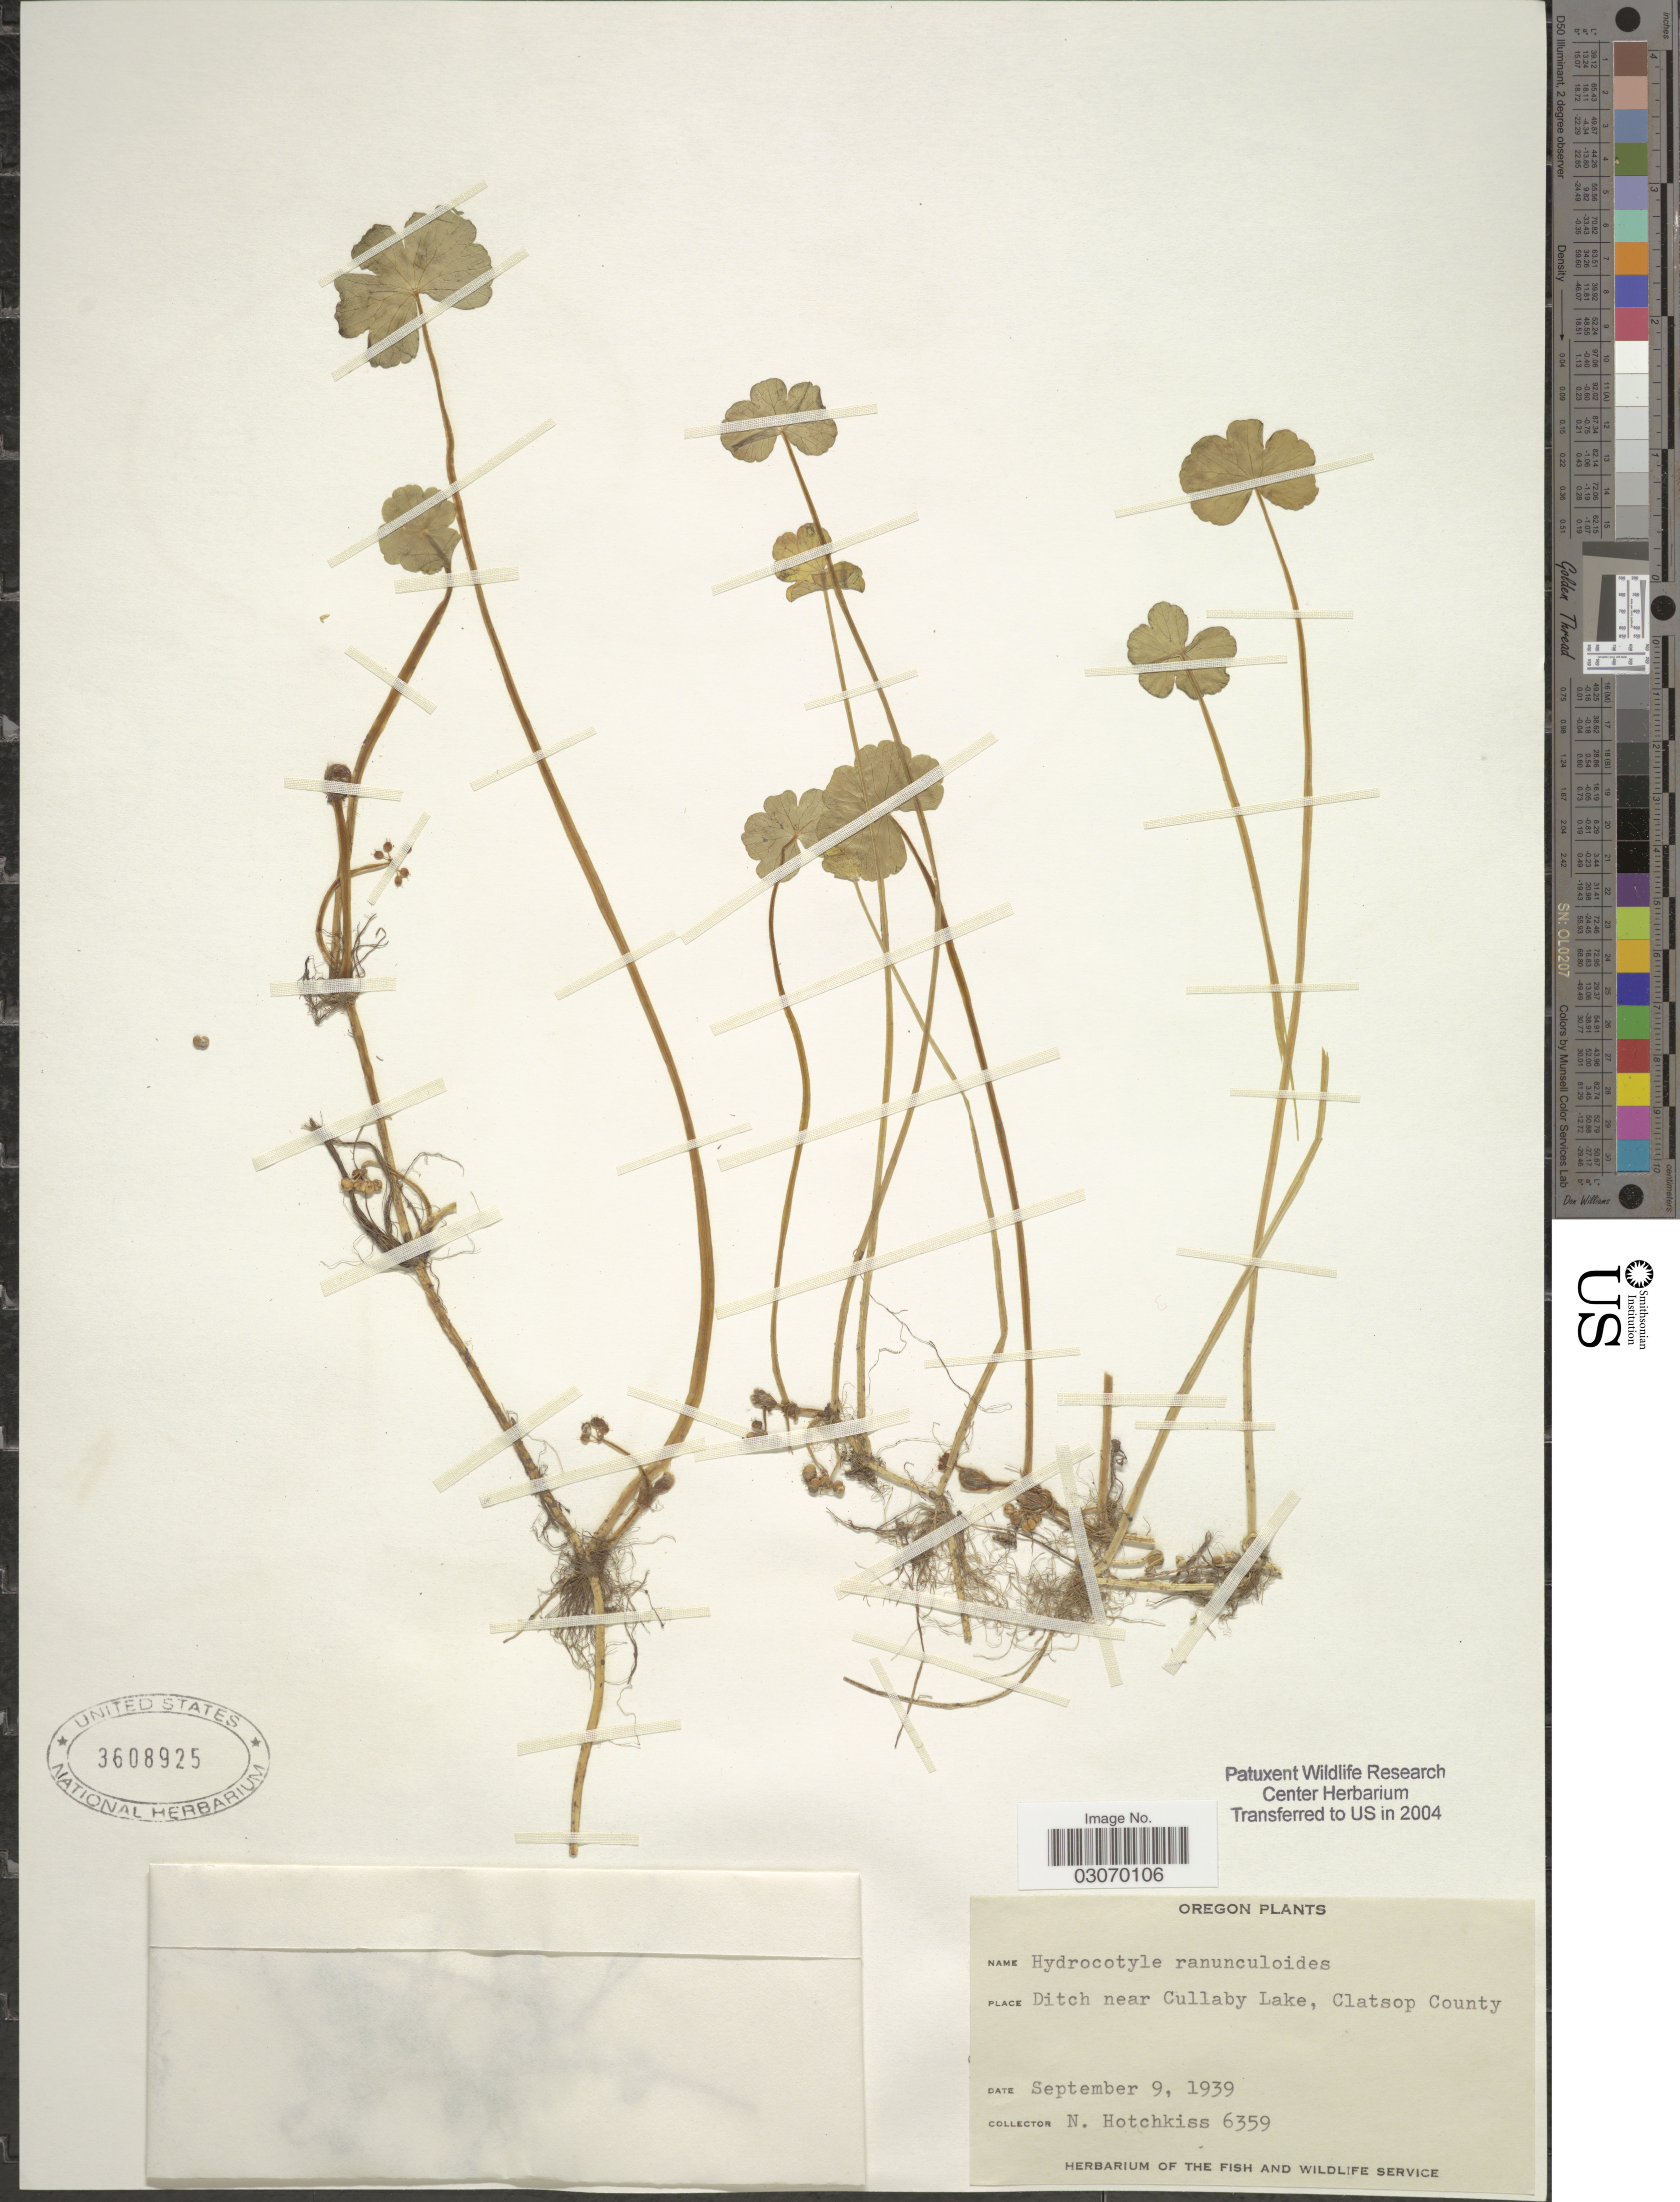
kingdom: Plantae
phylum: Tracheophyta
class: Magnoliopsida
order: Apiales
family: Araliaceae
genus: Hydrocotyle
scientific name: Hydrocotyle ranunculoides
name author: L. f.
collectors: N. Hotchkiss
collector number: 6359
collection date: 1939-09-09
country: United States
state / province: Oregon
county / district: Clatsop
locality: Ditch near Cullaby Lake, Clatsop County.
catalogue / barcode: US 3608925